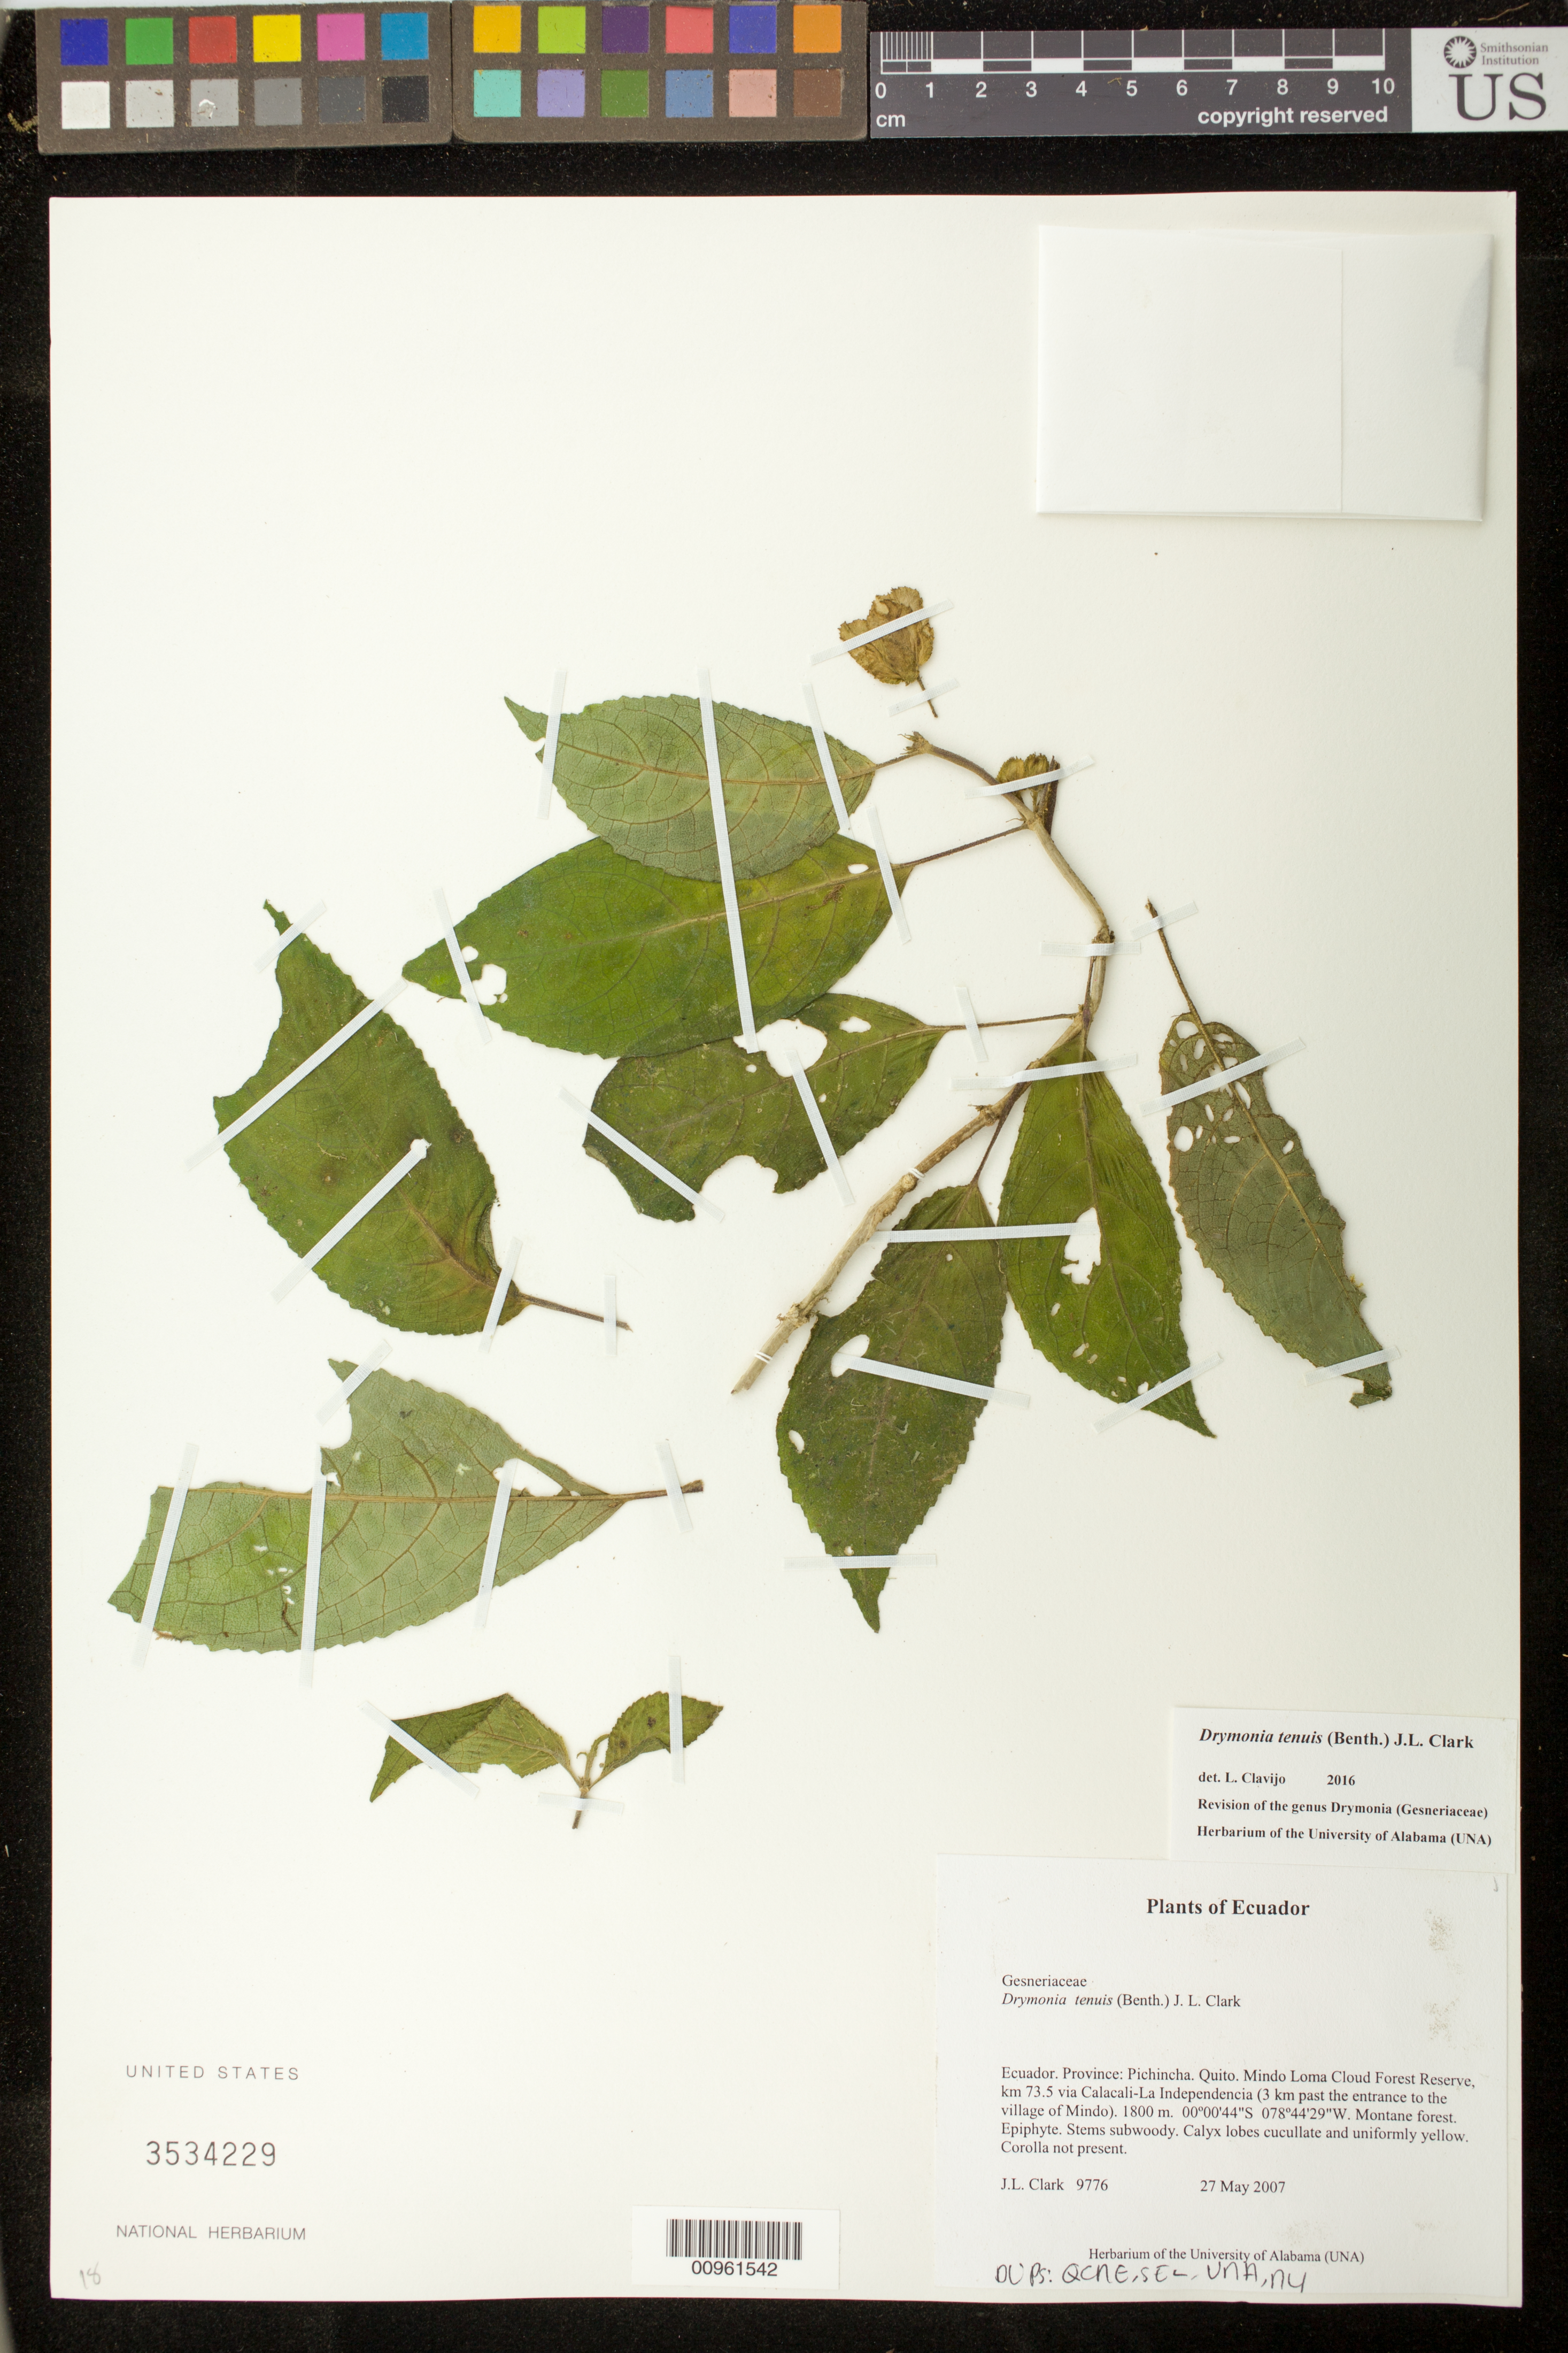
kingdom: Plantae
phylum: Tracheophyta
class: Magnoliopsida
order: Lamiales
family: Gesneriaceae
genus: Drymonia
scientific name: Drymonia tenuis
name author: (Benth.) J.L. Clark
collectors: J. L. Clark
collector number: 9776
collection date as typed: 27 May 2007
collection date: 2007-05-27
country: Ecuador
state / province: Pichincha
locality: Quito. Mindo Loma Cloud Forest Reserve, km 73.5 via Calacali-La Independencia (3 km past the entrance to the village of Mindo)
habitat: Montane forest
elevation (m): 1800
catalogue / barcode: US 3534229